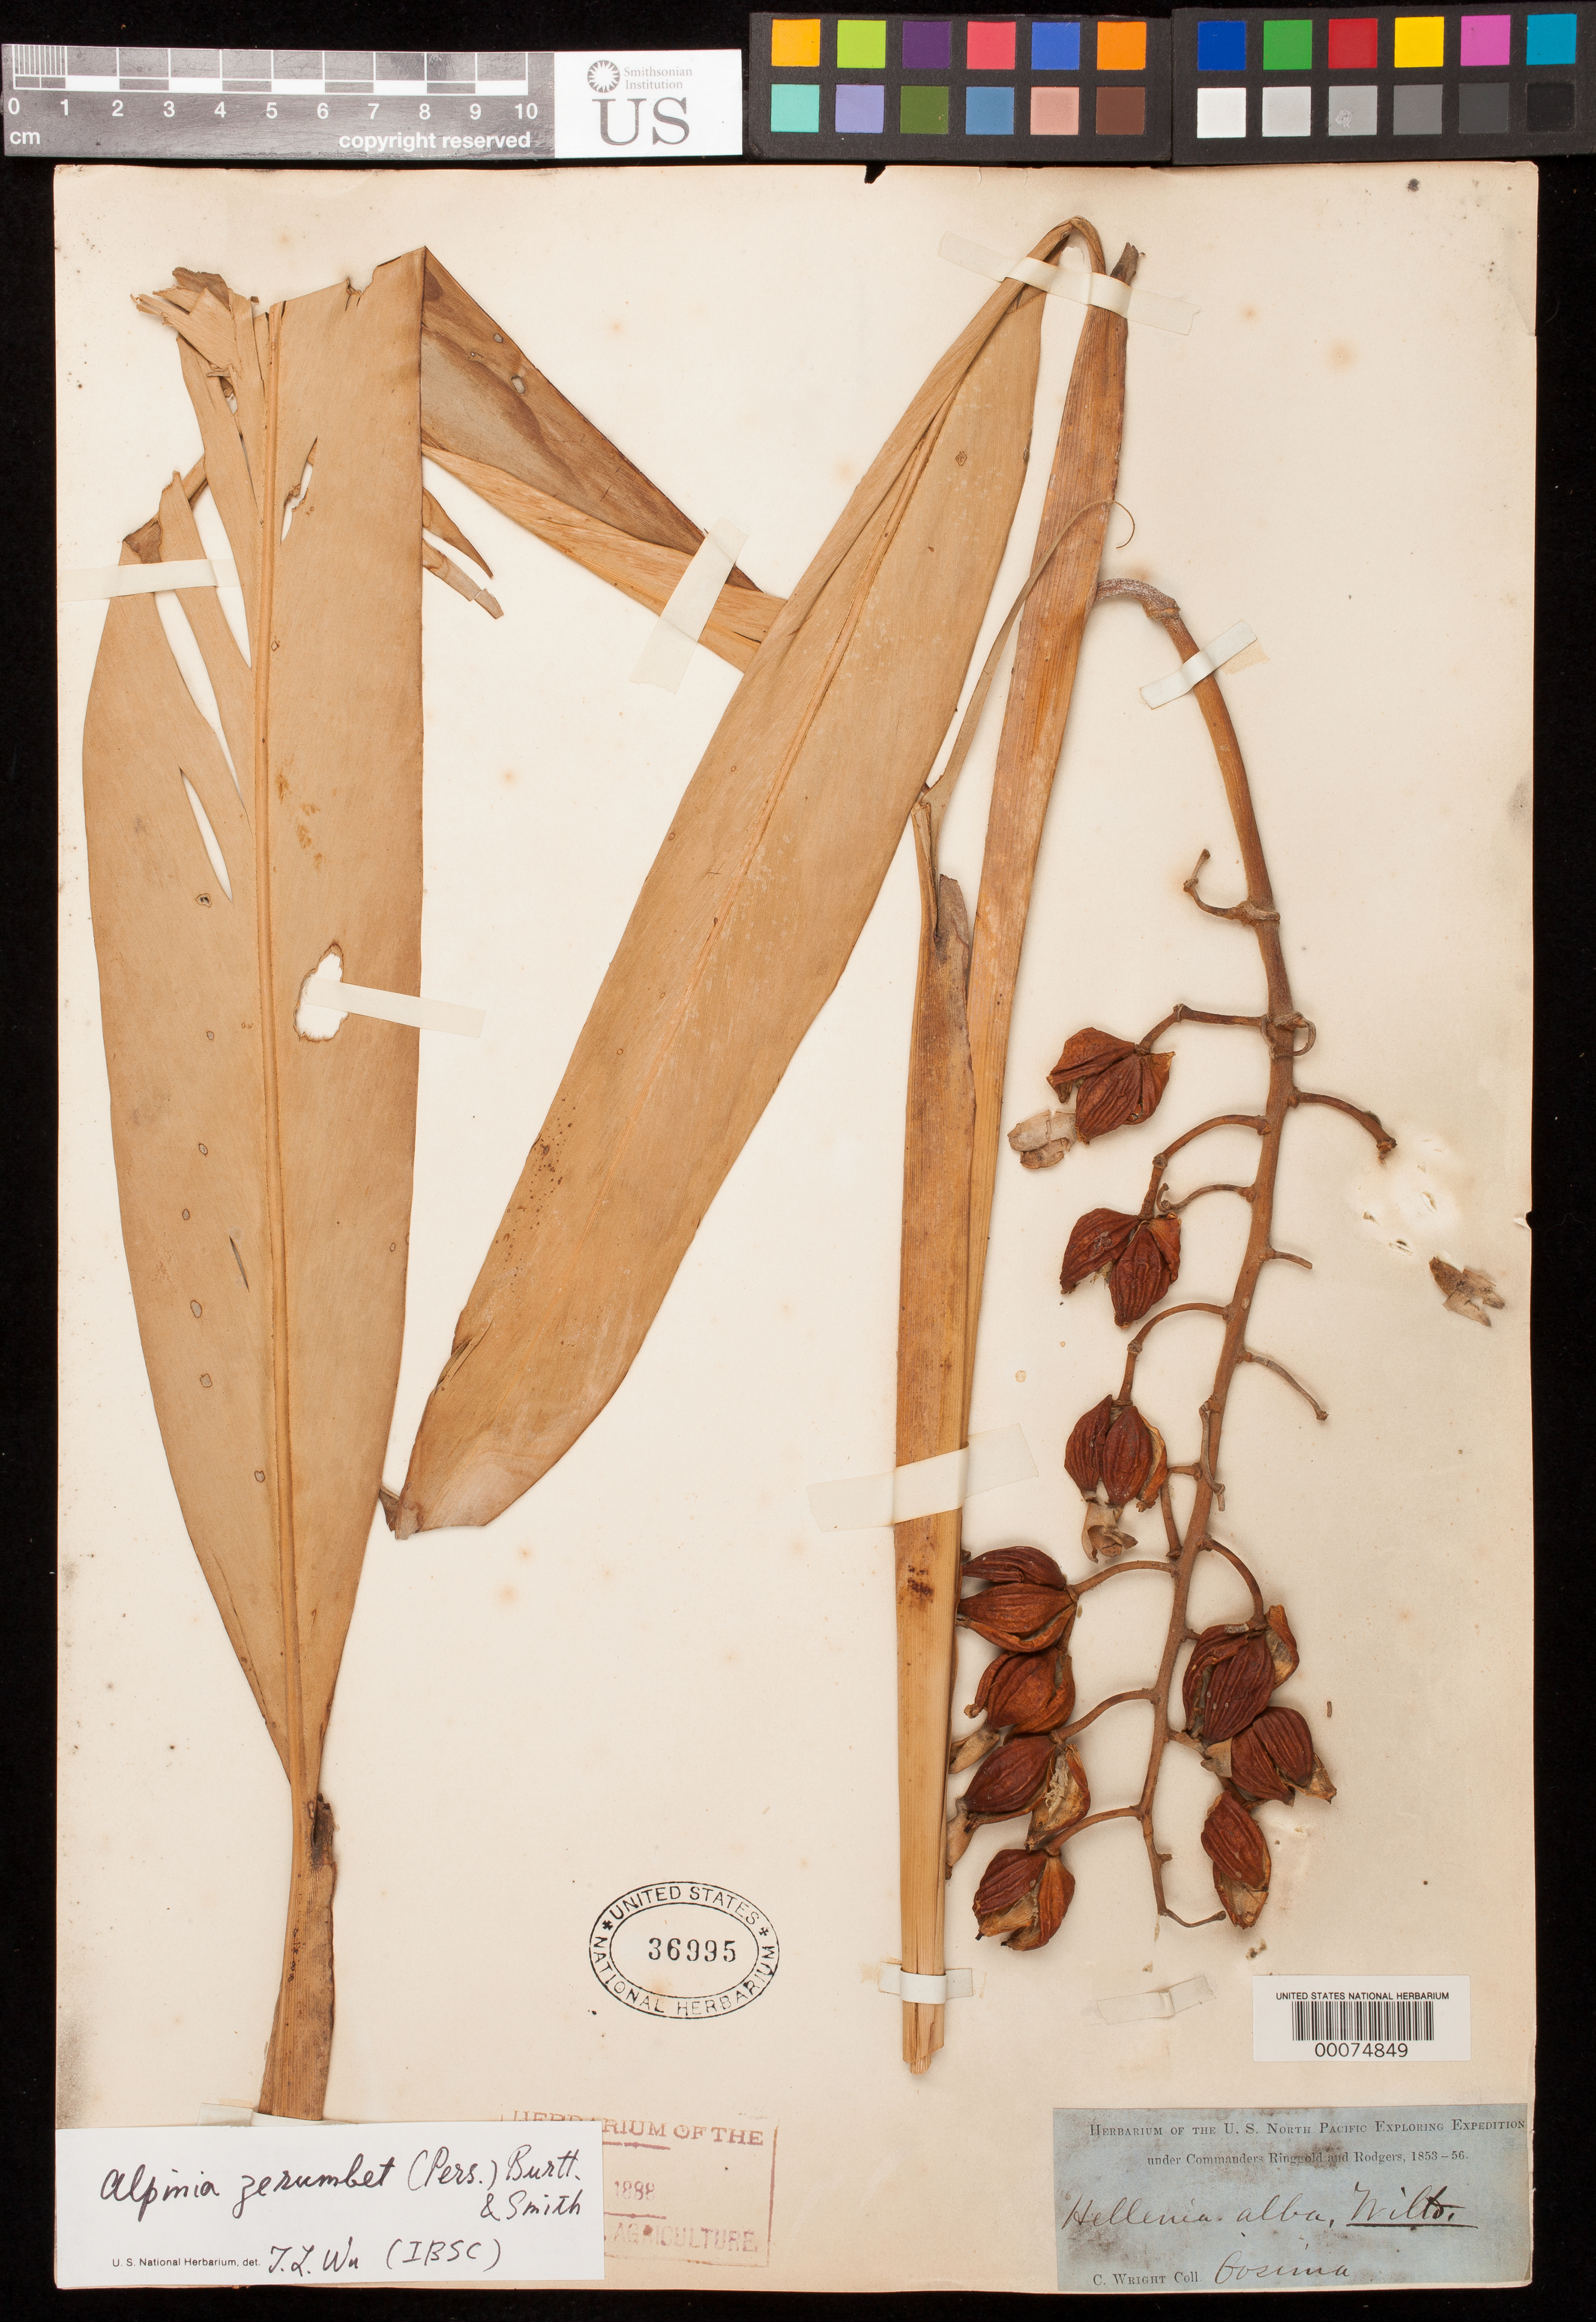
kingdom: Plantae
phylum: Tracheophyta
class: Liliopsida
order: Zingiberales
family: Zingiberaceae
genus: Alpinia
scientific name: Alpinia zerumbet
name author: (Pers.) B.L. Burtt & R.M. Sm.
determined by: Wu, Te-Ling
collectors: C. Wright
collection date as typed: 1853 to -- -- 1856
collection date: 1853/1856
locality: Gosima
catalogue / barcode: US 36995